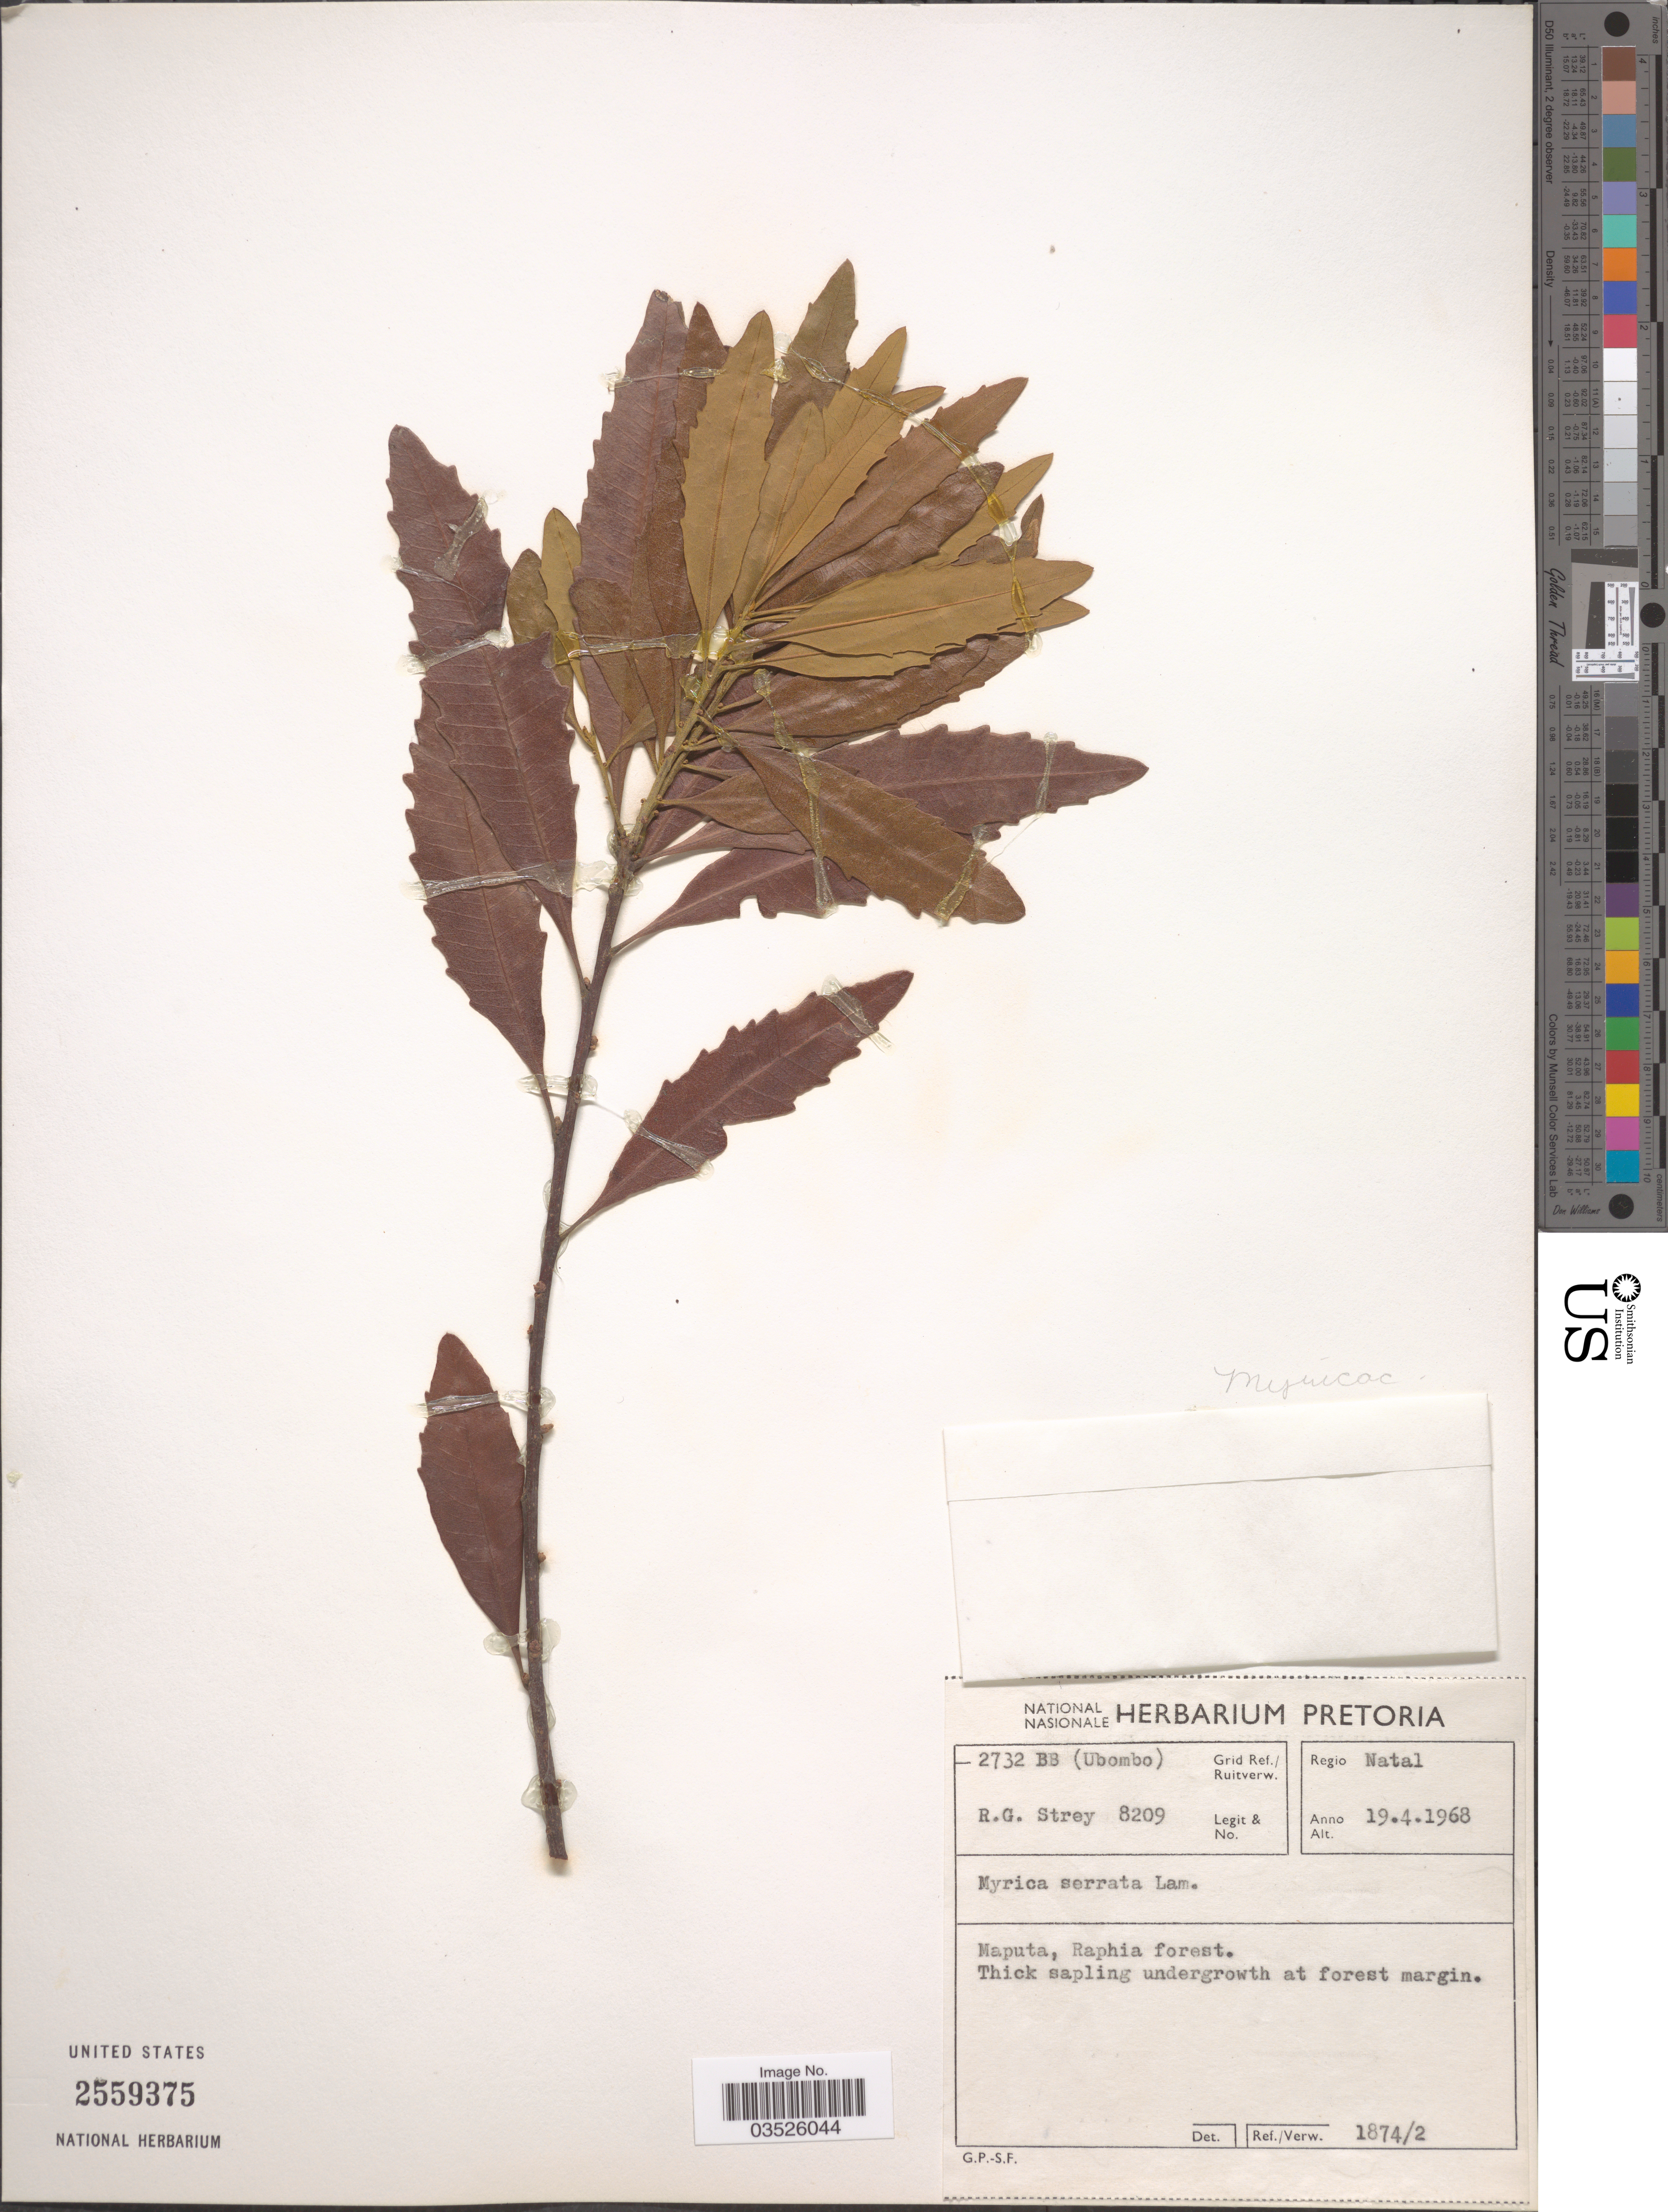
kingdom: Plantae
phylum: Tracheophyta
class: Magnoliopsida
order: Fagales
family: Myricaceae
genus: Morella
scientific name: Morella serrata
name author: (Lam.) Killick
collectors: R. G. Strey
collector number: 8209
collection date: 1968-04-19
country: South Africa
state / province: KwaZulu-Natal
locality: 2732BB (Ubombo) Grid Ref. Regio Natal. Maputa, Raphia forest.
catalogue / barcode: US 2559375